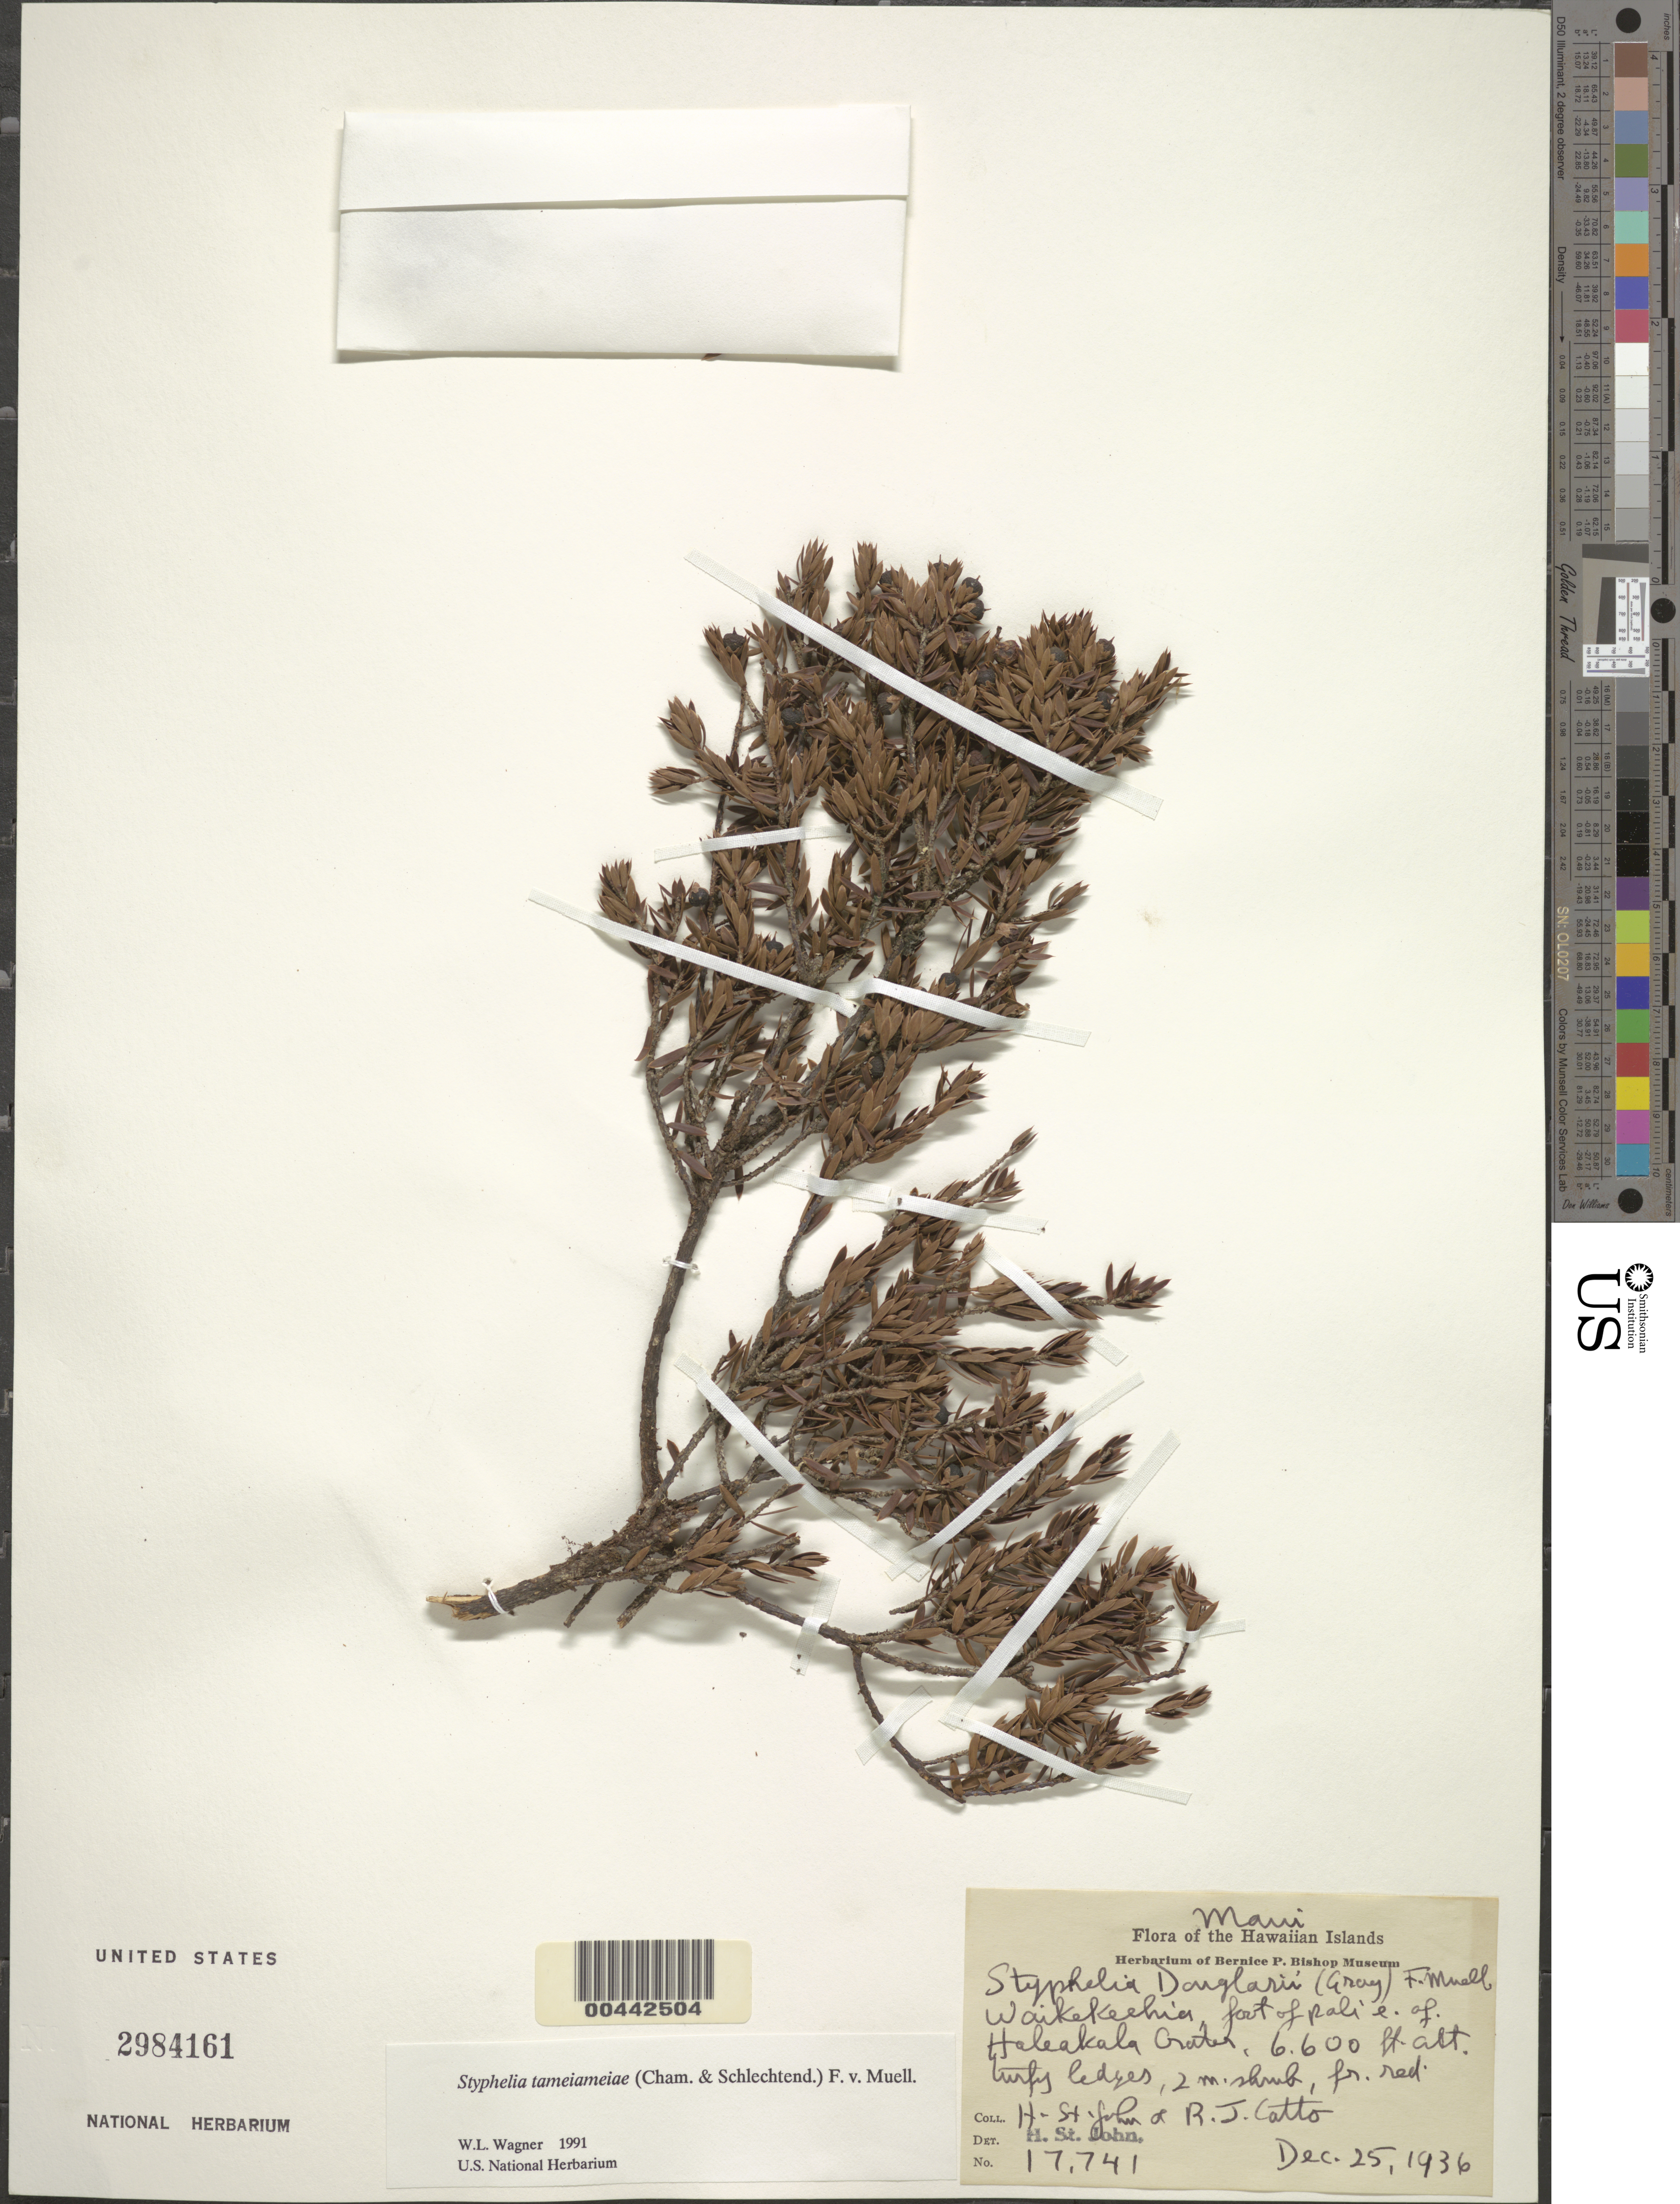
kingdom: Plantae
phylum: Tracheophyta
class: Magnoliopsida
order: Ericales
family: Ericaceae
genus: Leptecophylla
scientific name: Leptecophylla tameiameiae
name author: (Cham. & Schltdl.) C.M. Weiller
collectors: H. St. John & R. Catto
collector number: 17741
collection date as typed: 25 Dec 1936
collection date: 1936-12-25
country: United States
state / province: Hawaii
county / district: Maui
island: Maui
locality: Waikekeehia, foot of pali, E of Haleakala Crater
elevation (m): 2012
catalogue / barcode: US 2984161